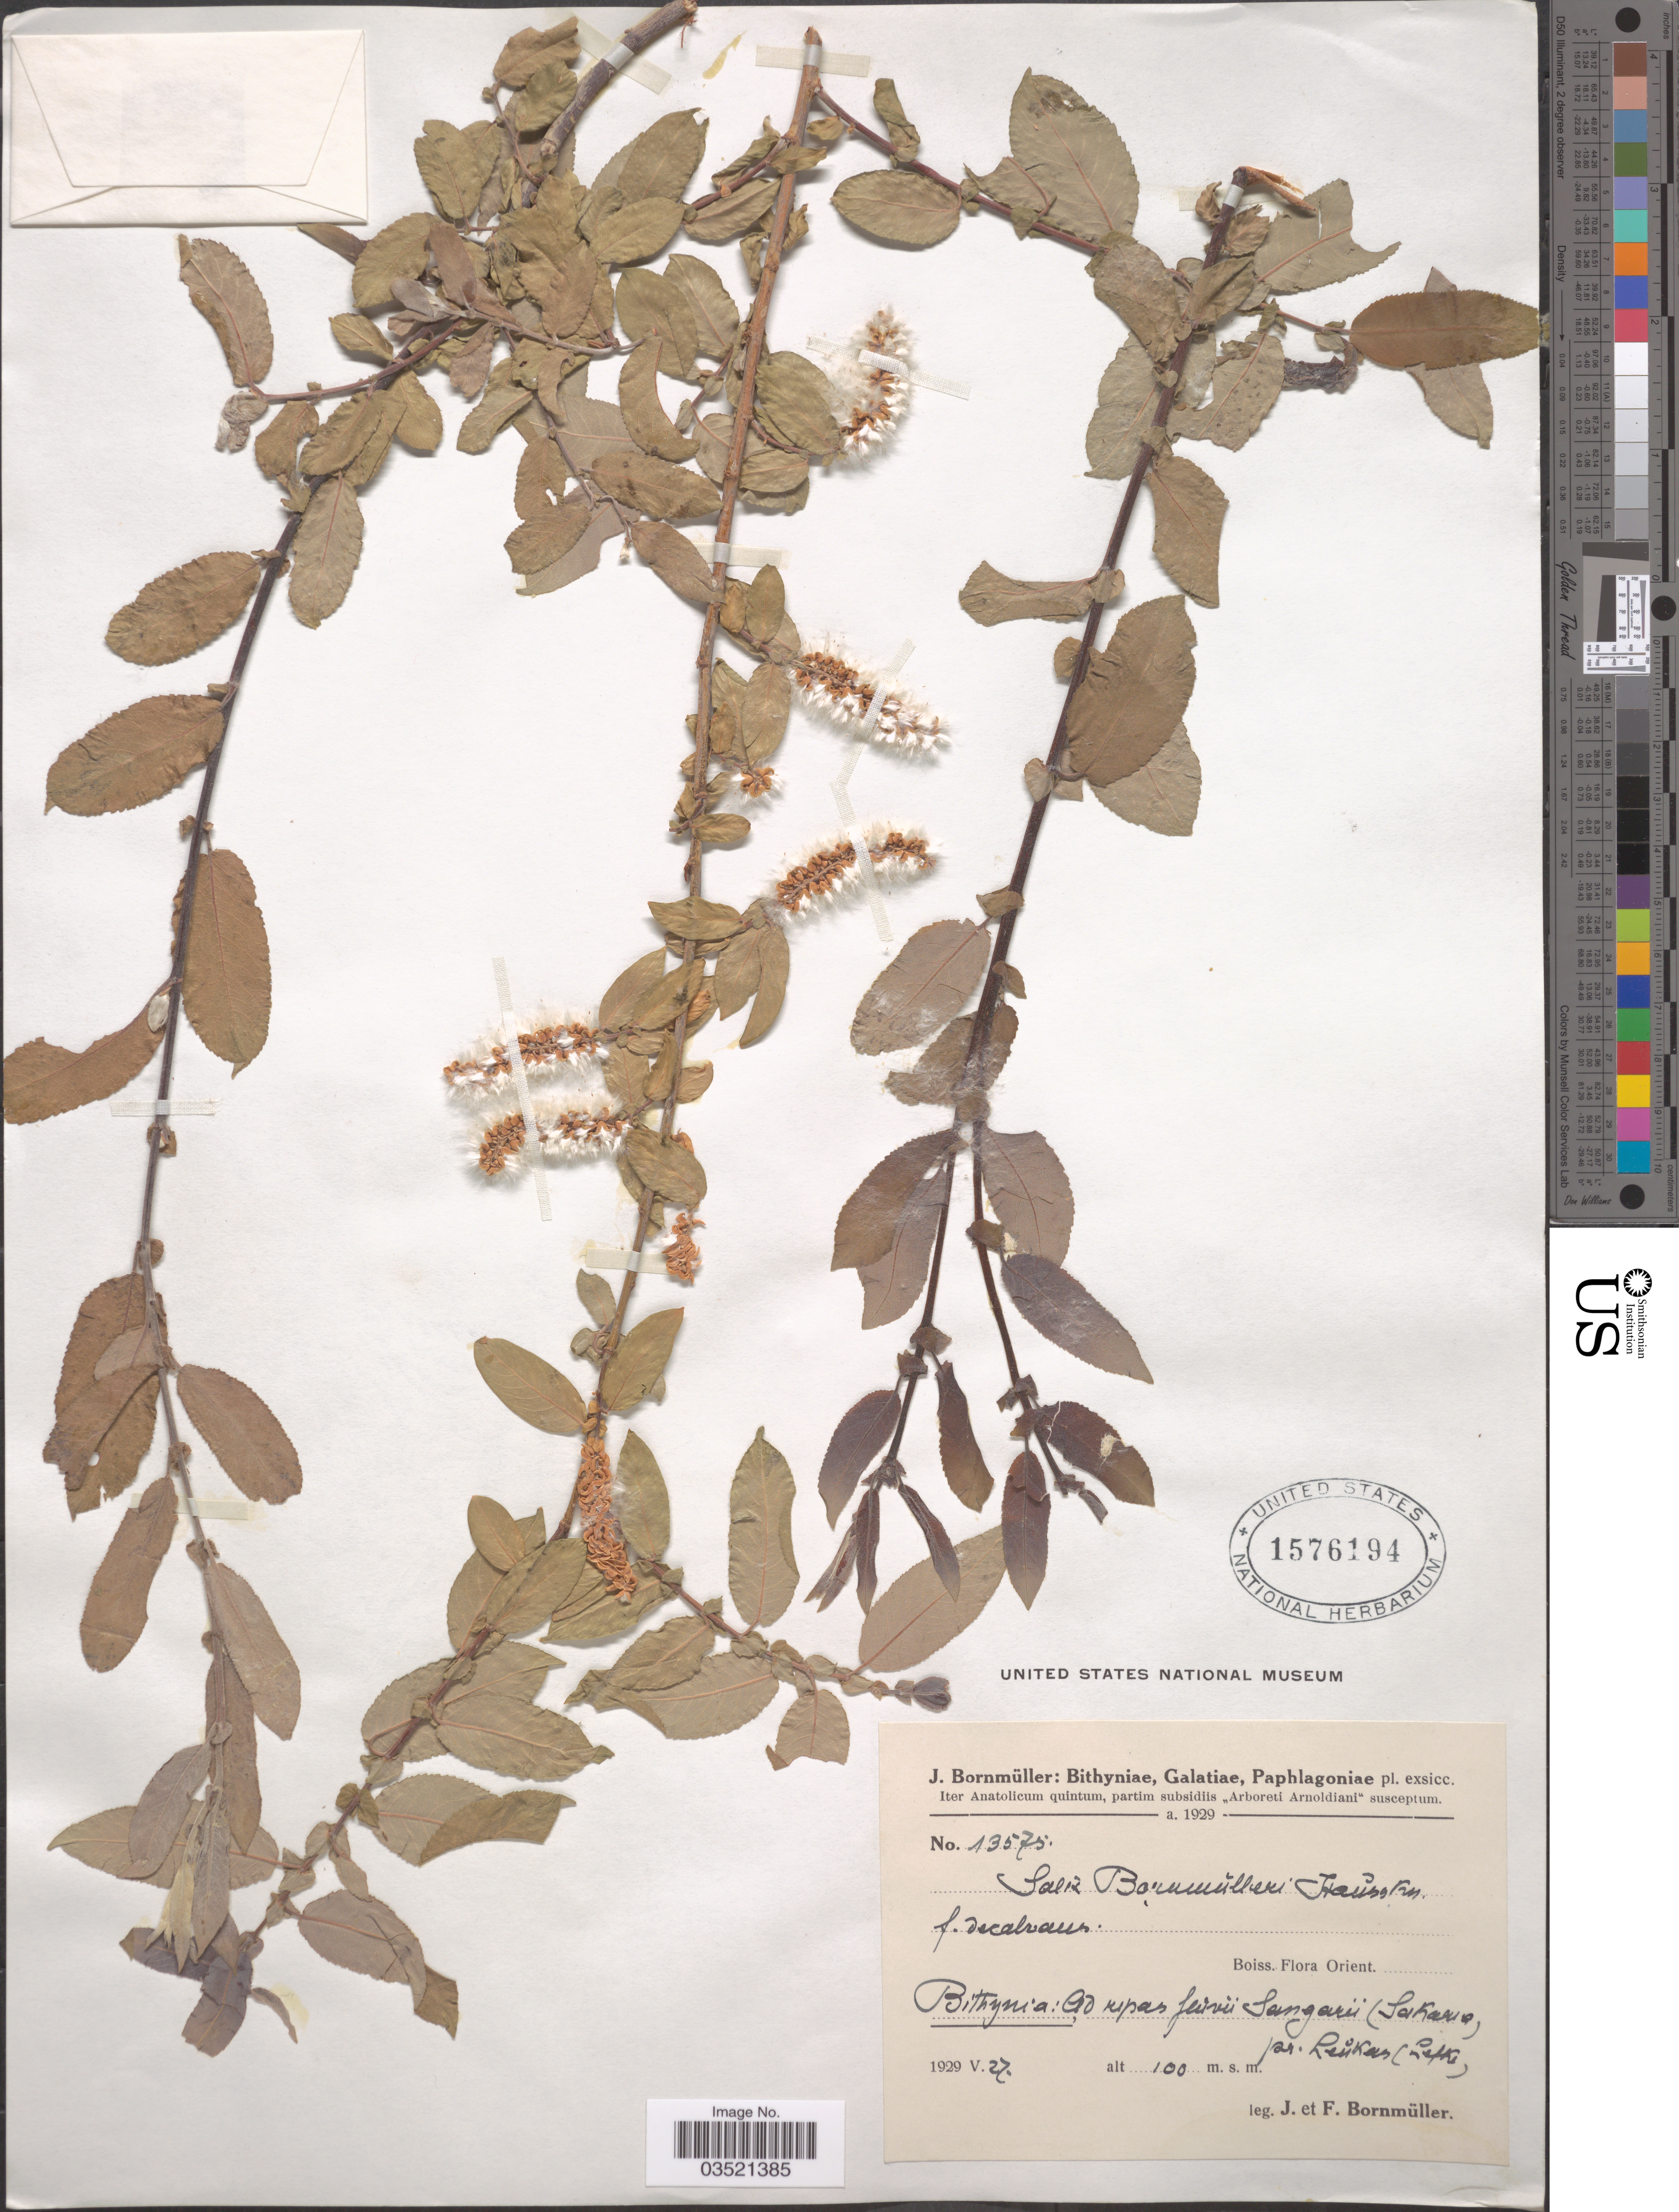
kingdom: Plantae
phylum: Tracheophyta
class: Magnoliopsida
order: Malpighiales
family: Salicaceae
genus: Salix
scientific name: Salix bornmuelleri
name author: Hausskn.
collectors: J. Bornmüller & F. Bornmüller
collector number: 13575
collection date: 1929-05-27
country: Turkey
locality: Bithynia: Ad ripas fluvii Sangarii (Sakaria [interpreted]) pr. Leukan [interpreted] (Lefke).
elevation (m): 100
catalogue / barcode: US 1576194